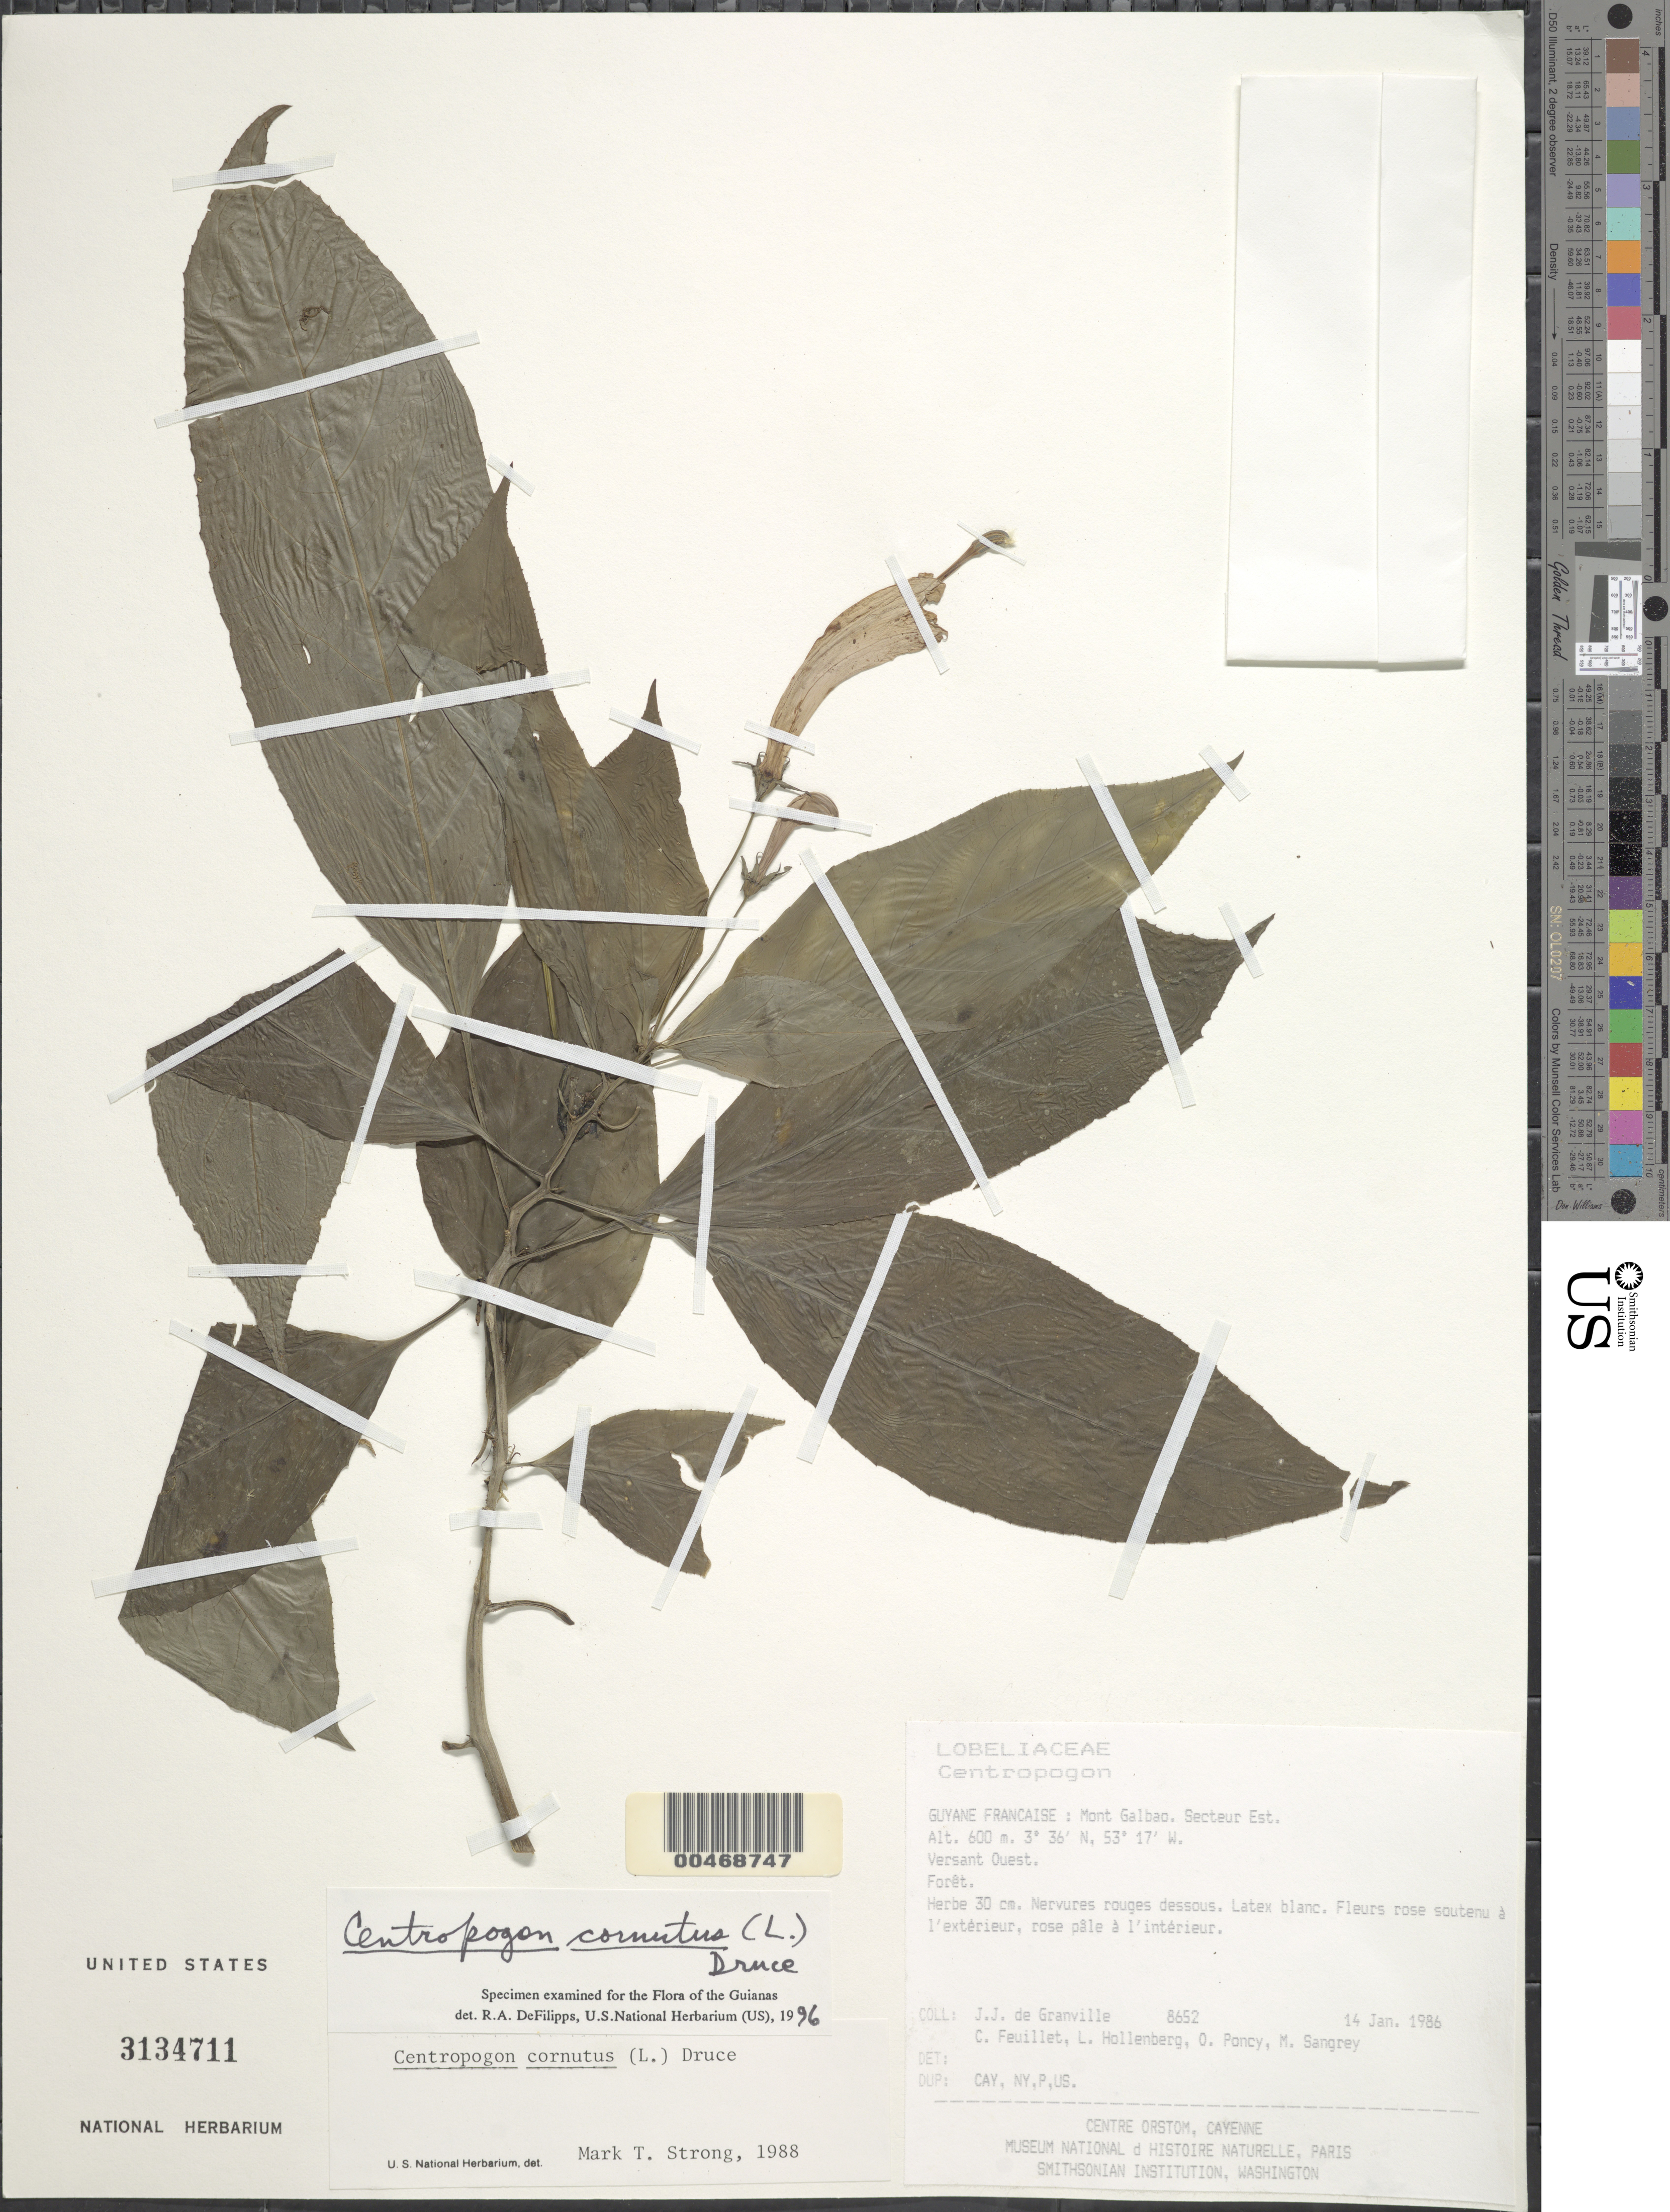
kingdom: Plantae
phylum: Tracheophyta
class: Magnoliopsida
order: Asterales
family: Campanulaceae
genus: Centropogon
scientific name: Centropogon cornutus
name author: (L.) Druce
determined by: DeFilipps, R. A.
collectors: J.-J. de Granville, C. Feuillet, L. Hollenberg, O. Poncy & M. S. Sangrey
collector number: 8652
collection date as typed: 14-Jan-86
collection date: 1986-01-14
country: French Guiana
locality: Mont Galbao. Secteur Est. Versant Ouest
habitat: Forêt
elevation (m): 600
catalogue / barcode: US 3134711